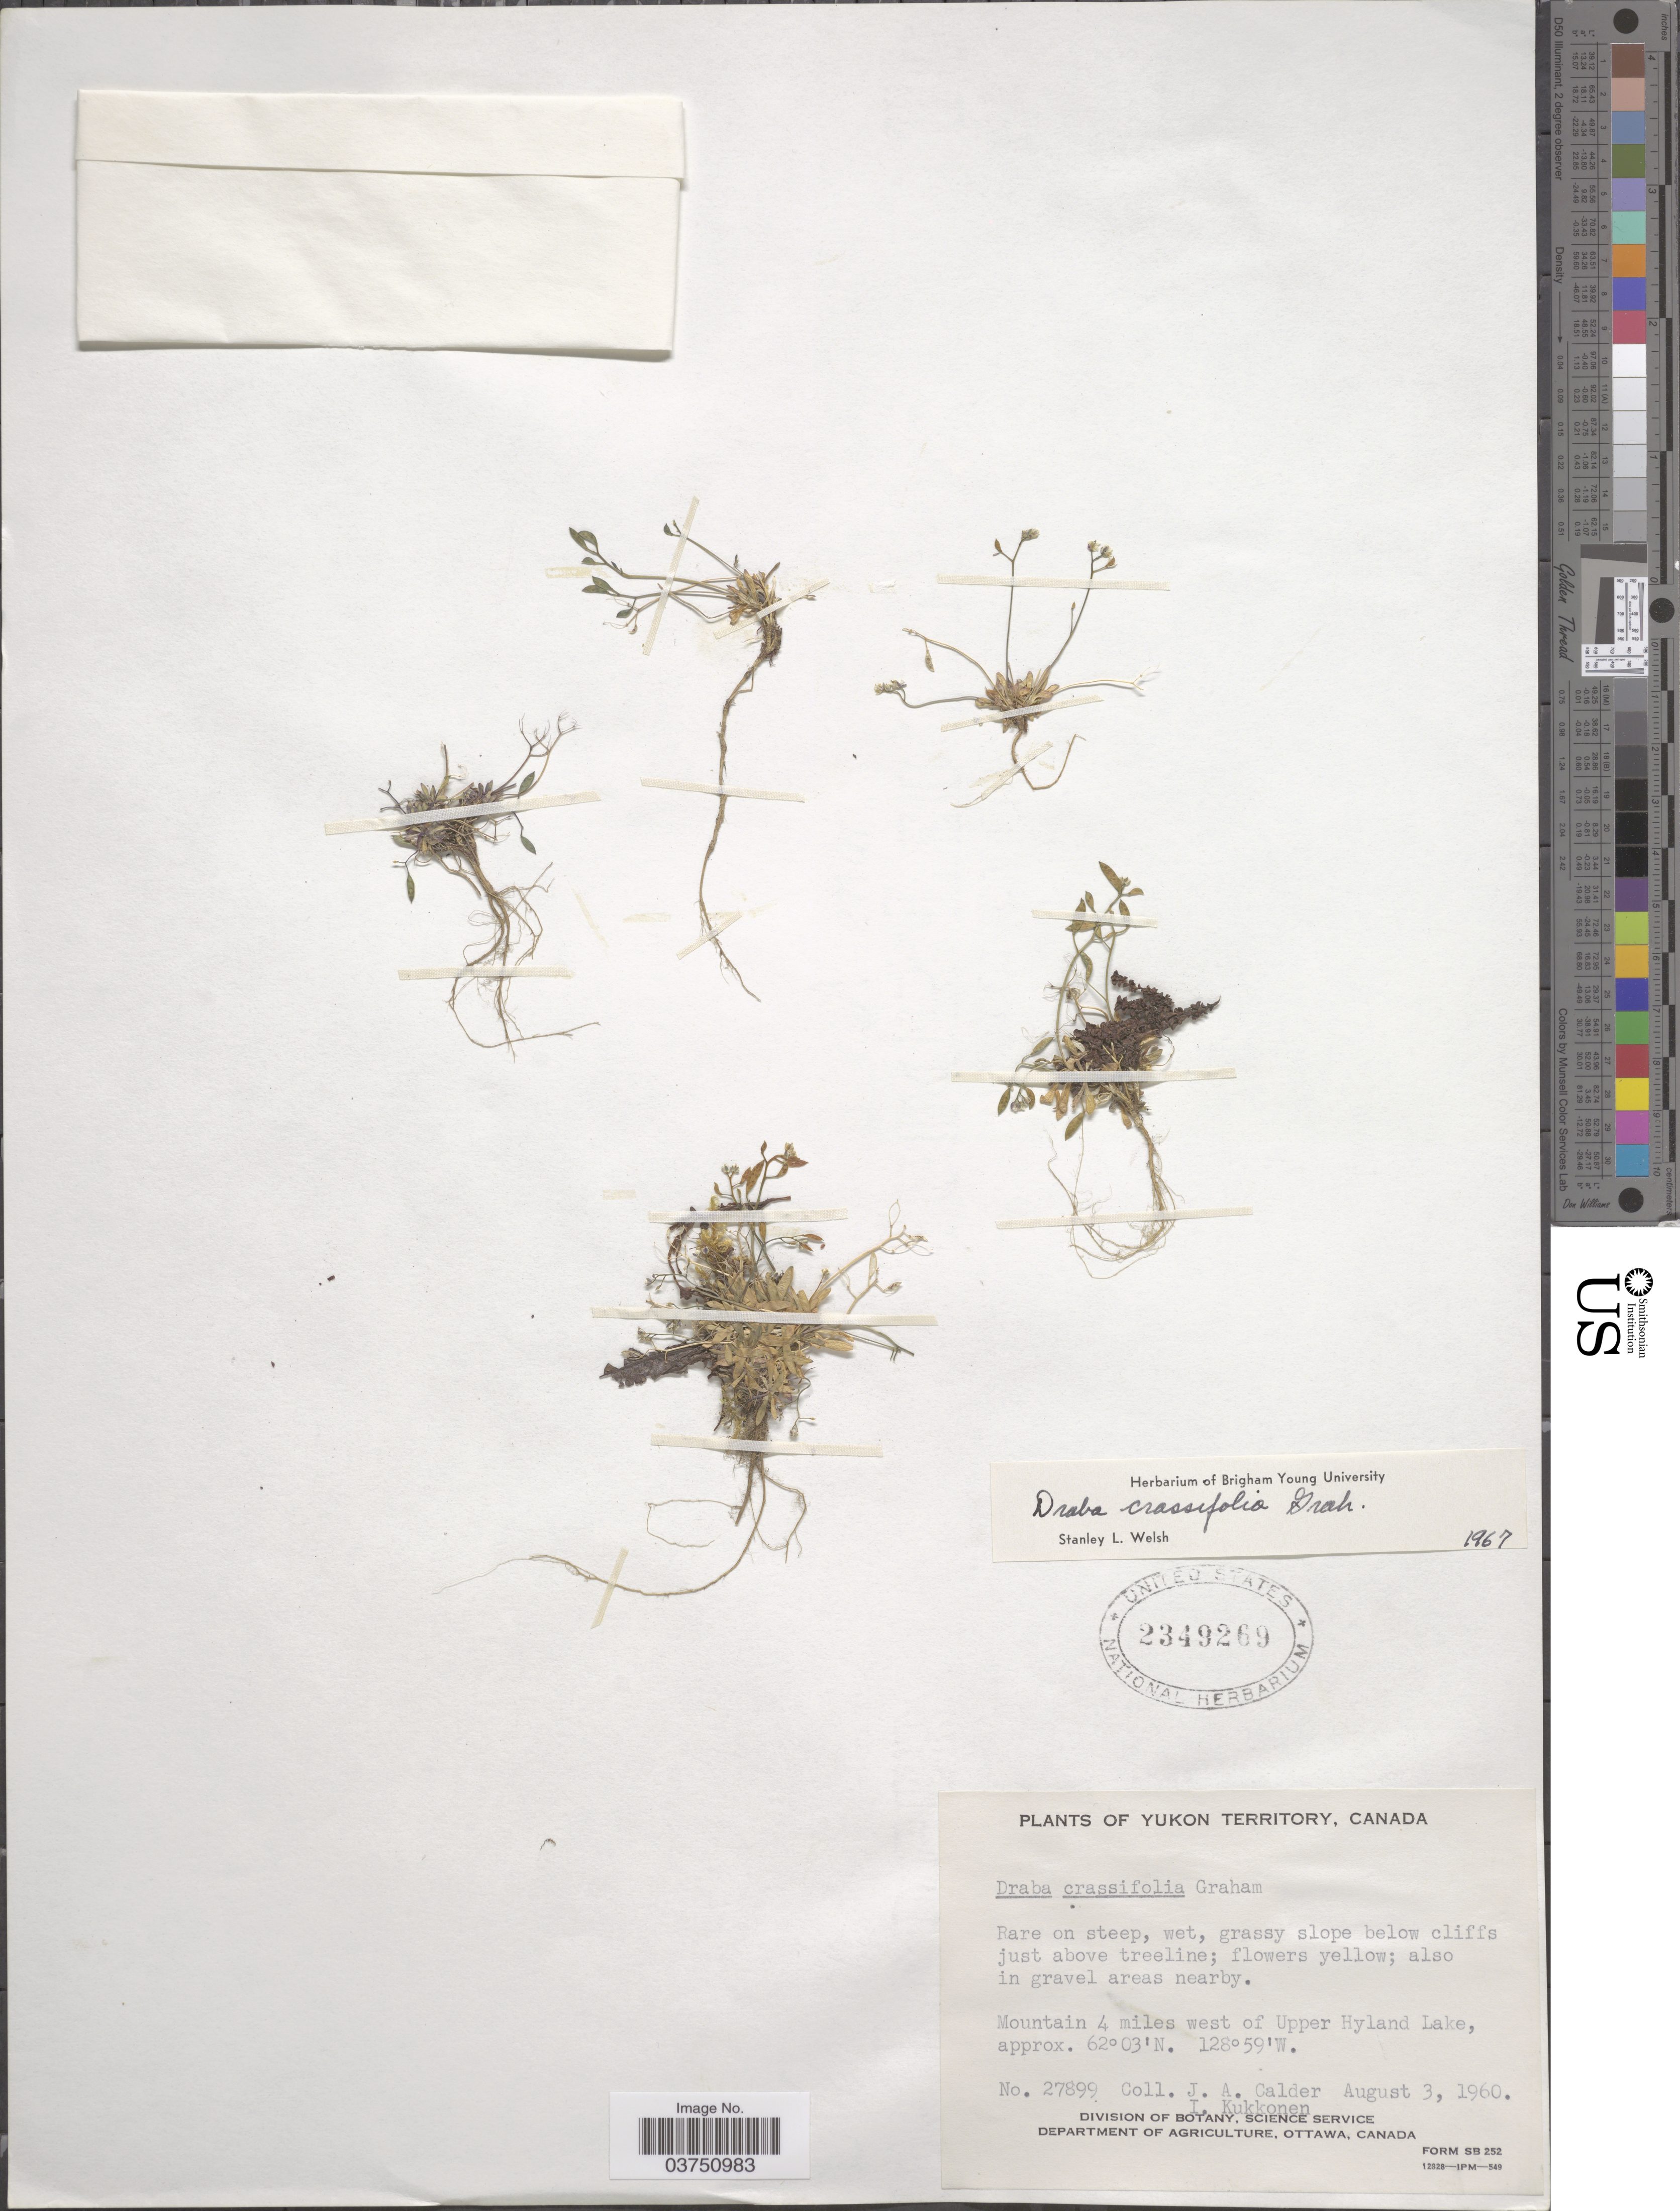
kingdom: Plantae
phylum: Tracheophyta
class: Magnoliopsida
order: Brassicales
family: Brassicaceae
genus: Draba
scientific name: Draba crassifolia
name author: Graham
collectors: J. A. Calder & I. Kukkonen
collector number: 27899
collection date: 1960-08-03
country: Canada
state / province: Yukon Territory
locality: Mountain 4 miles west of Upper Hyland Lake.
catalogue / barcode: US 2349269